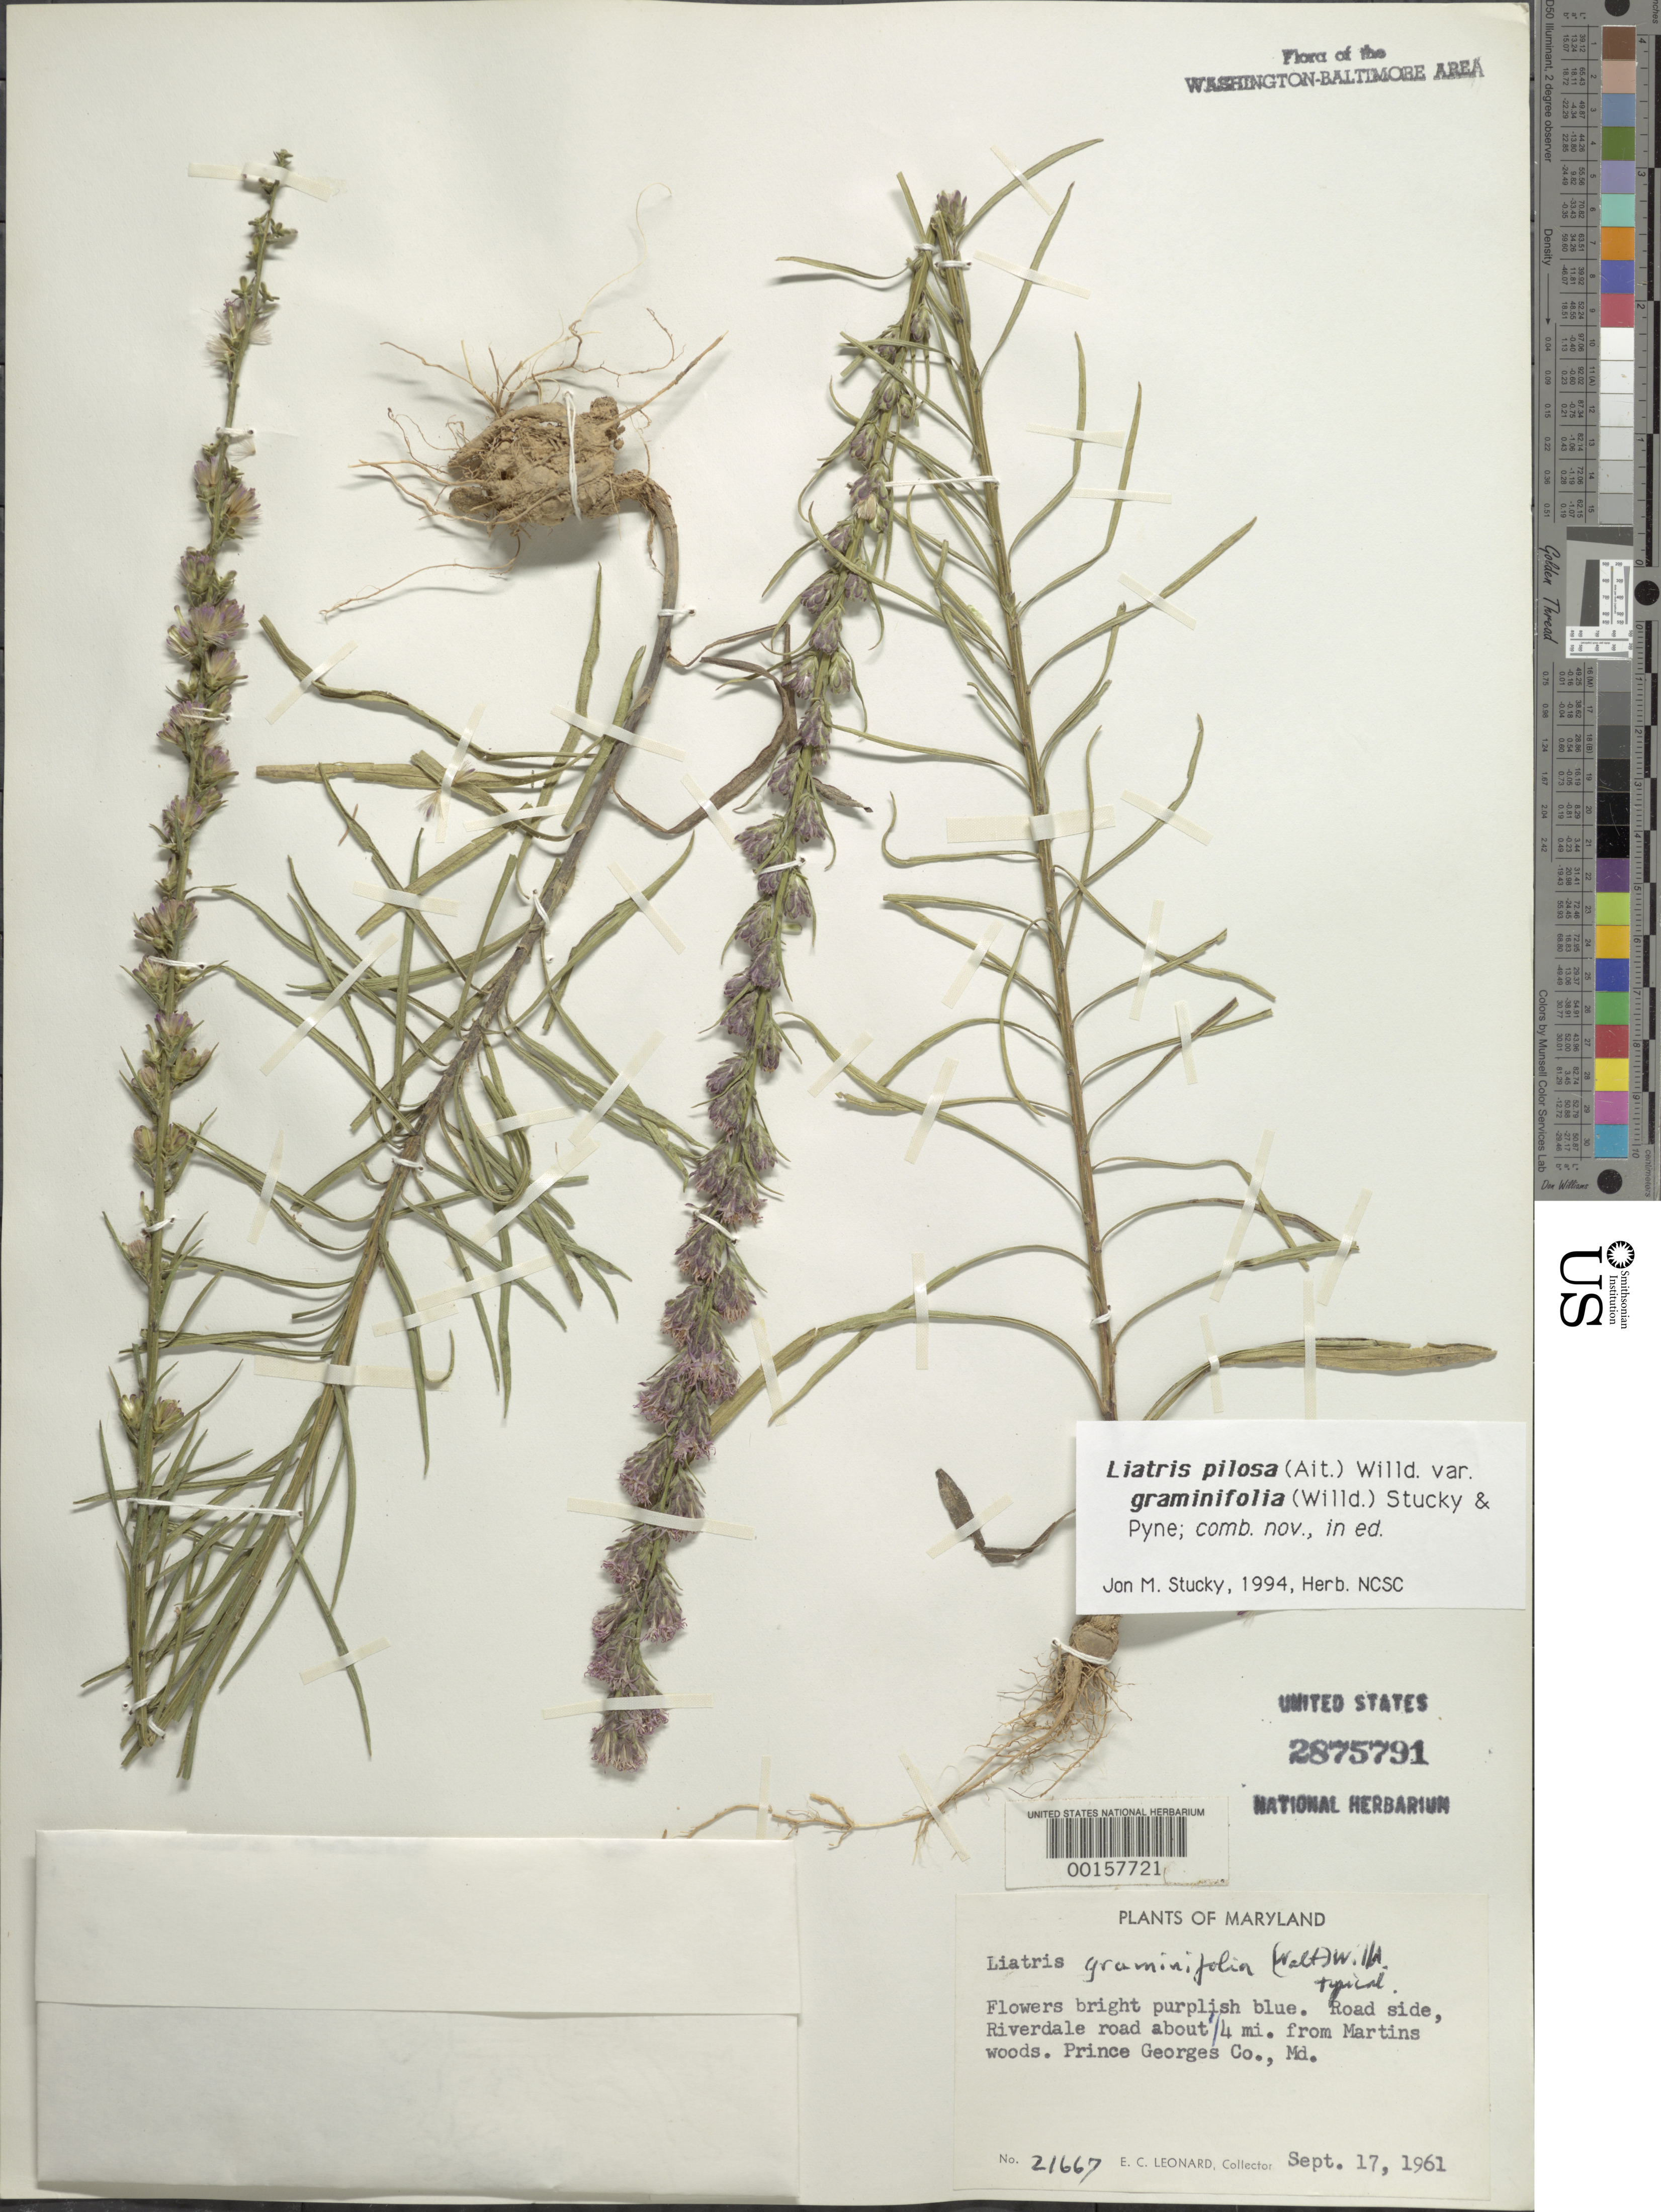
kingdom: Plantae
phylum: Tracheophyta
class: Magnoliopsida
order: Asterales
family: Asteraceae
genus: Liatris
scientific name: Liatris pilosa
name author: (Aiton) Willd.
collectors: E. C. Leonard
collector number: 21667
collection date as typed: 17 Sep 1961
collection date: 1961-09-17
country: United States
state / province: Maryland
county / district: Prince George's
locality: Riverdale Road near Martins Woods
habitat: Roadside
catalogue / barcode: US 2875791